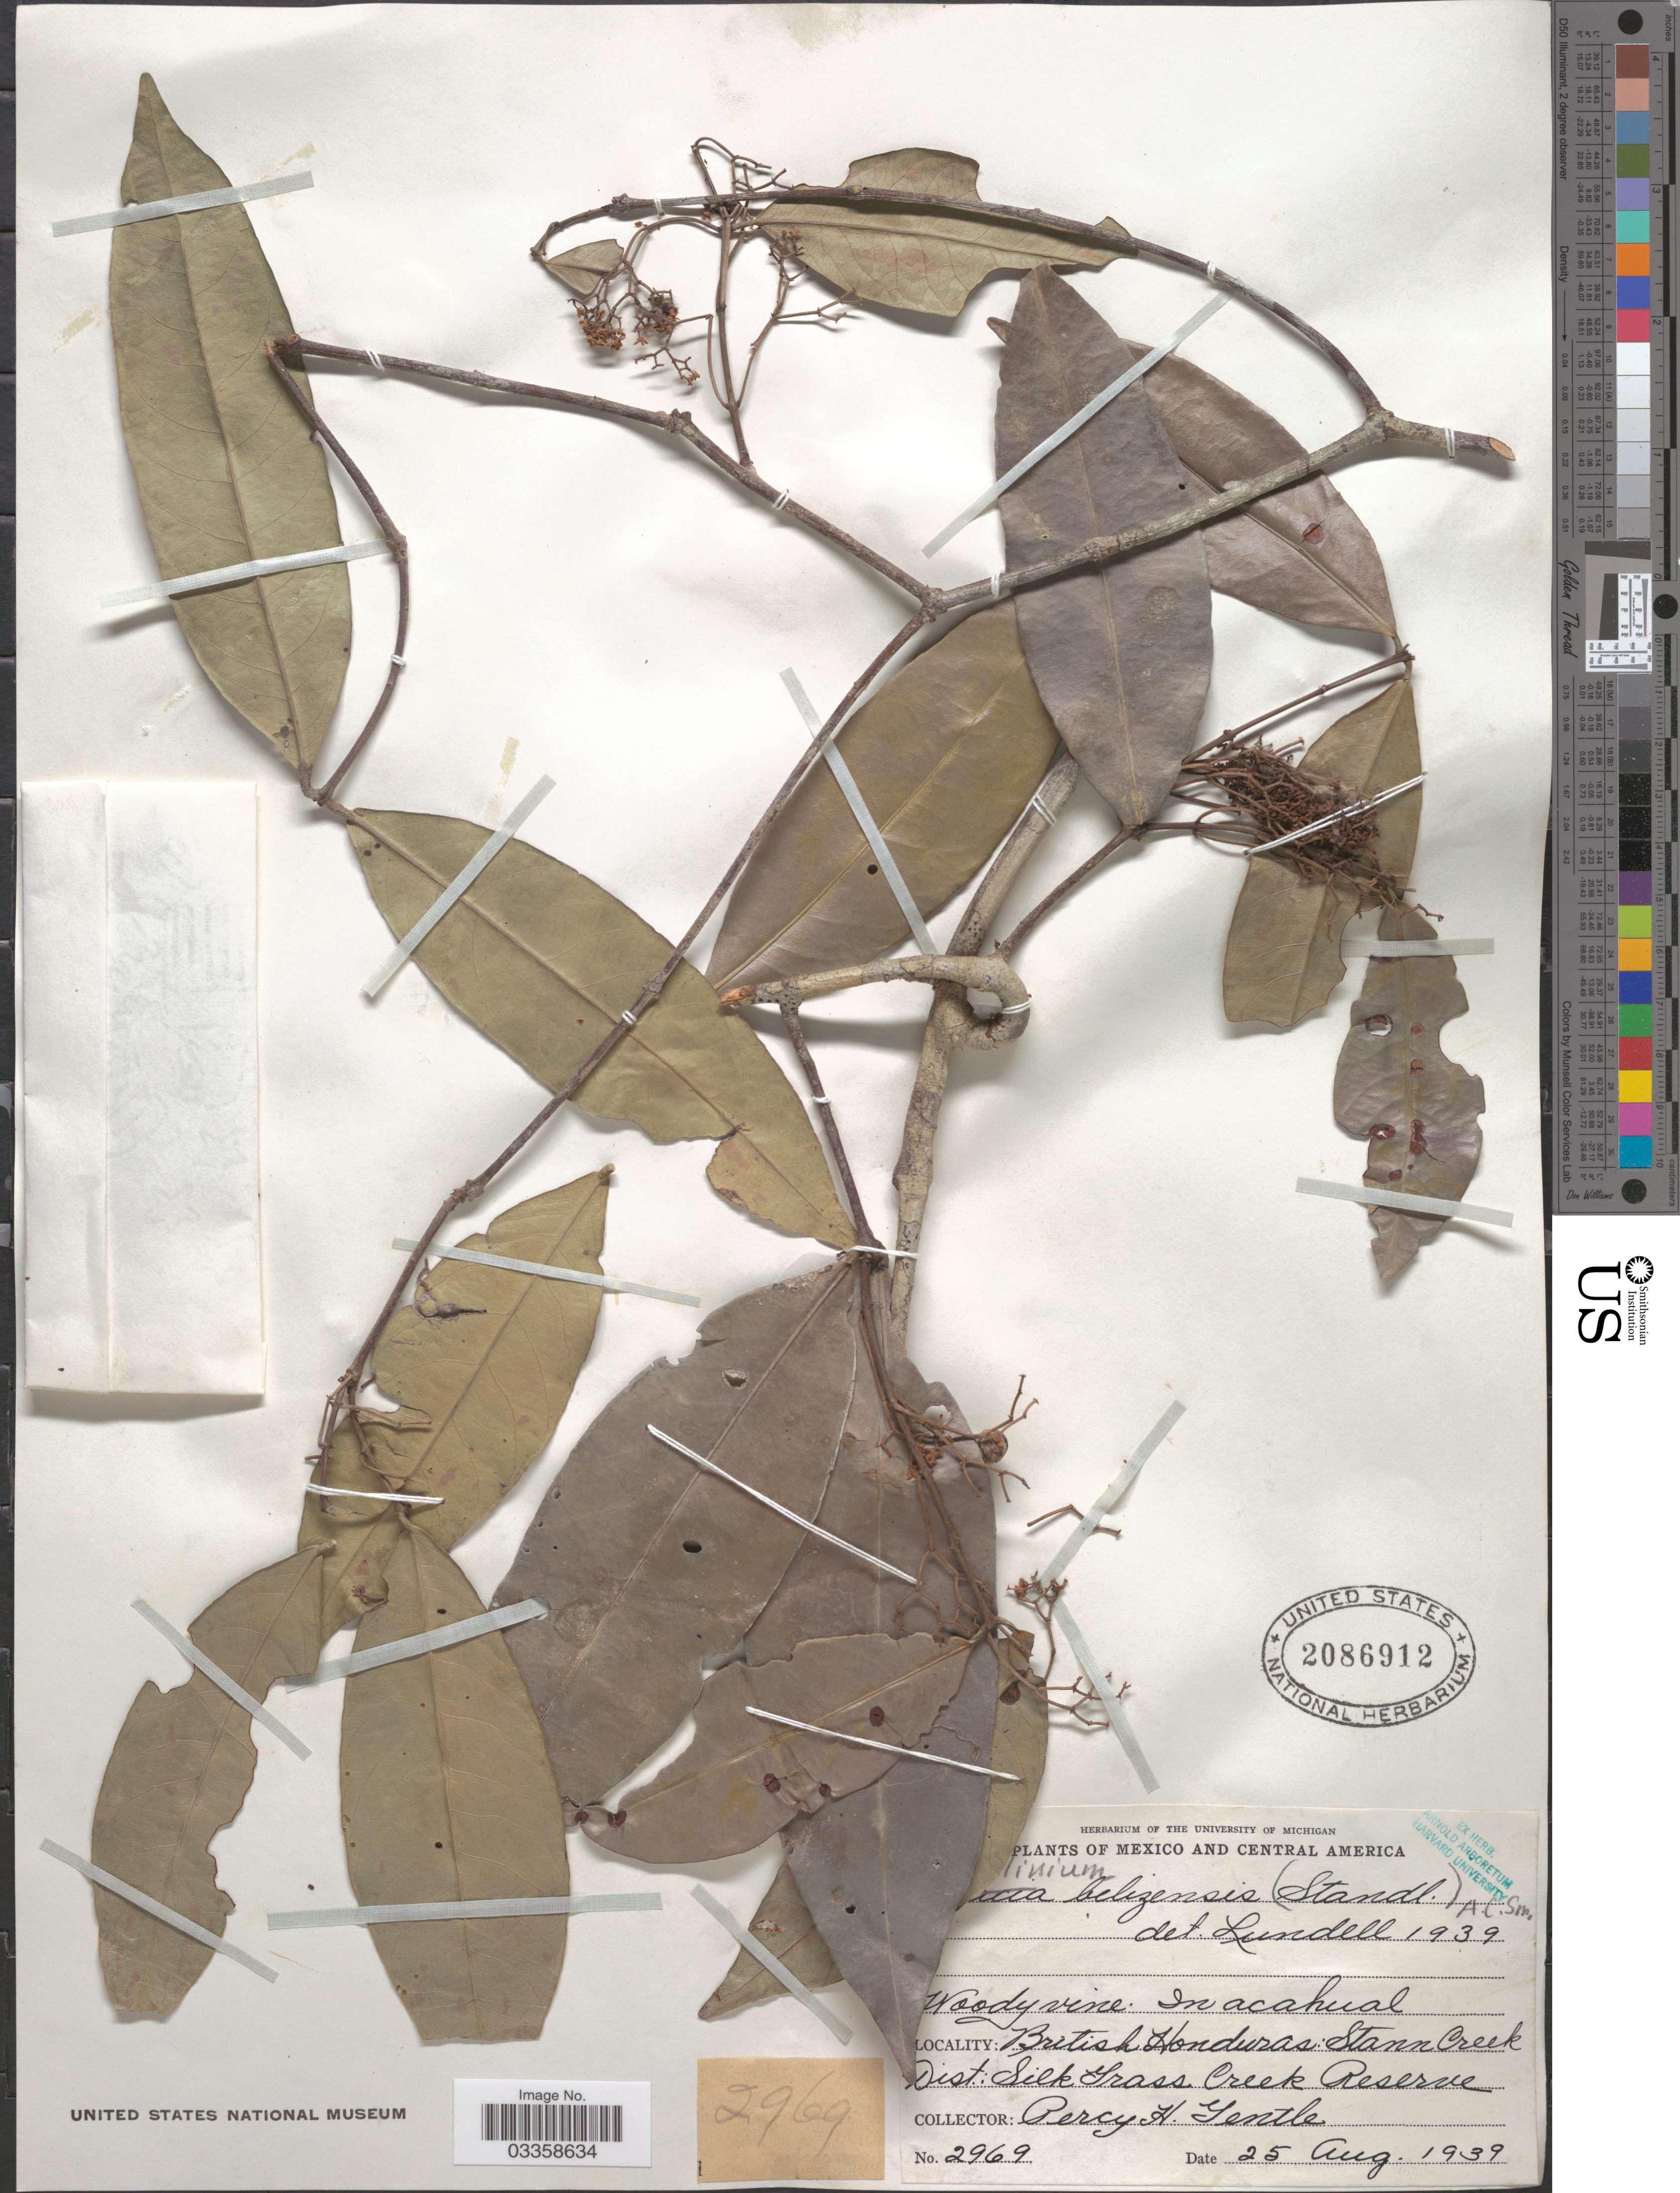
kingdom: Plantae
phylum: Tracheophyta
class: Magnoliopsida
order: Celastrales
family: Celastraceae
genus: Cheiloclinium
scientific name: Cheiloclinium belizense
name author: (Standl.) A.C. Sm.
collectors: P. H. Gentle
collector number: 2969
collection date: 1939-08-25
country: Belize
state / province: Stann Creek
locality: British Honduras: Stann Creek, Dist.: Silk Grass Creek Reserve.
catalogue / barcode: US 2086912